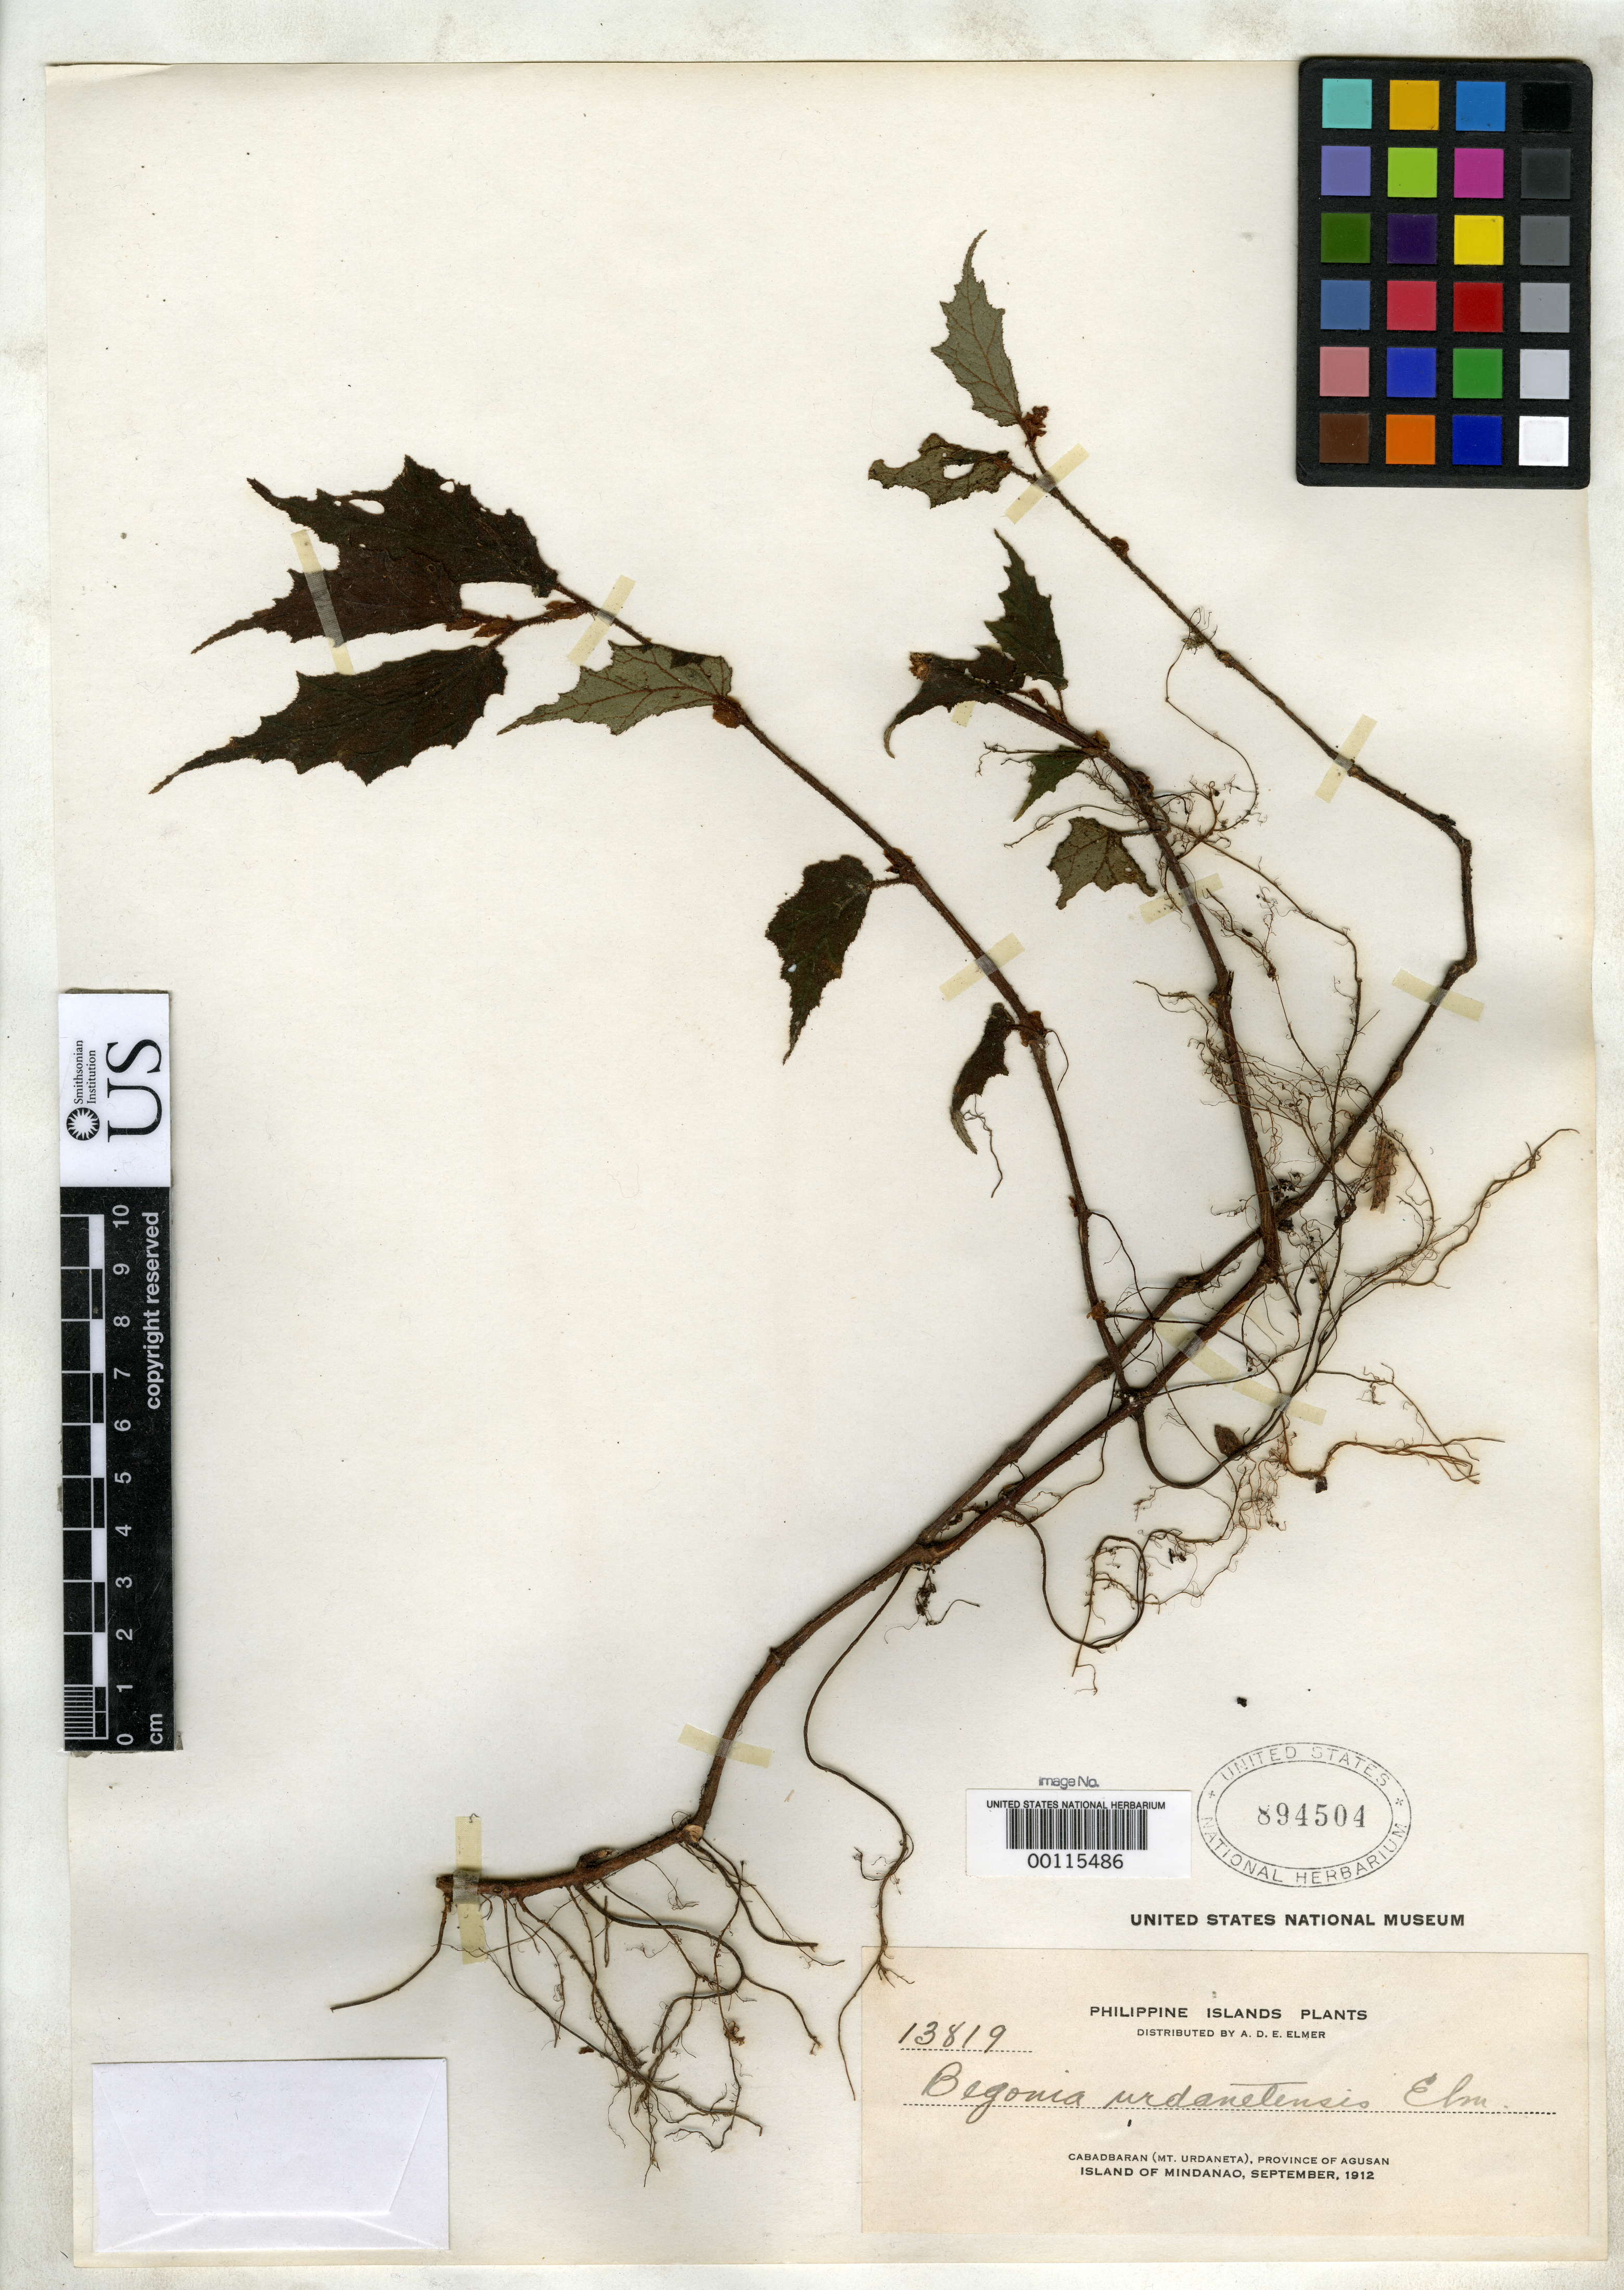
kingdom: Plantae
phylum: Tracheophyta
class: Magnoliopsida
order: Cucurbitales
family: Begoniaceae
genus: Begonia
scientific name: Begonia urdanetensis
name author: Elmer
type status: Isotype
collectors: A. D. E. Elmer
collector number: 13819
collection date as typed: Sep 1912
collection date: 1912-09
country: Philippines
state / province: Caraga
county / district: Agusan del Norte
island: Mindanao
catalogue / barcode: US 894504